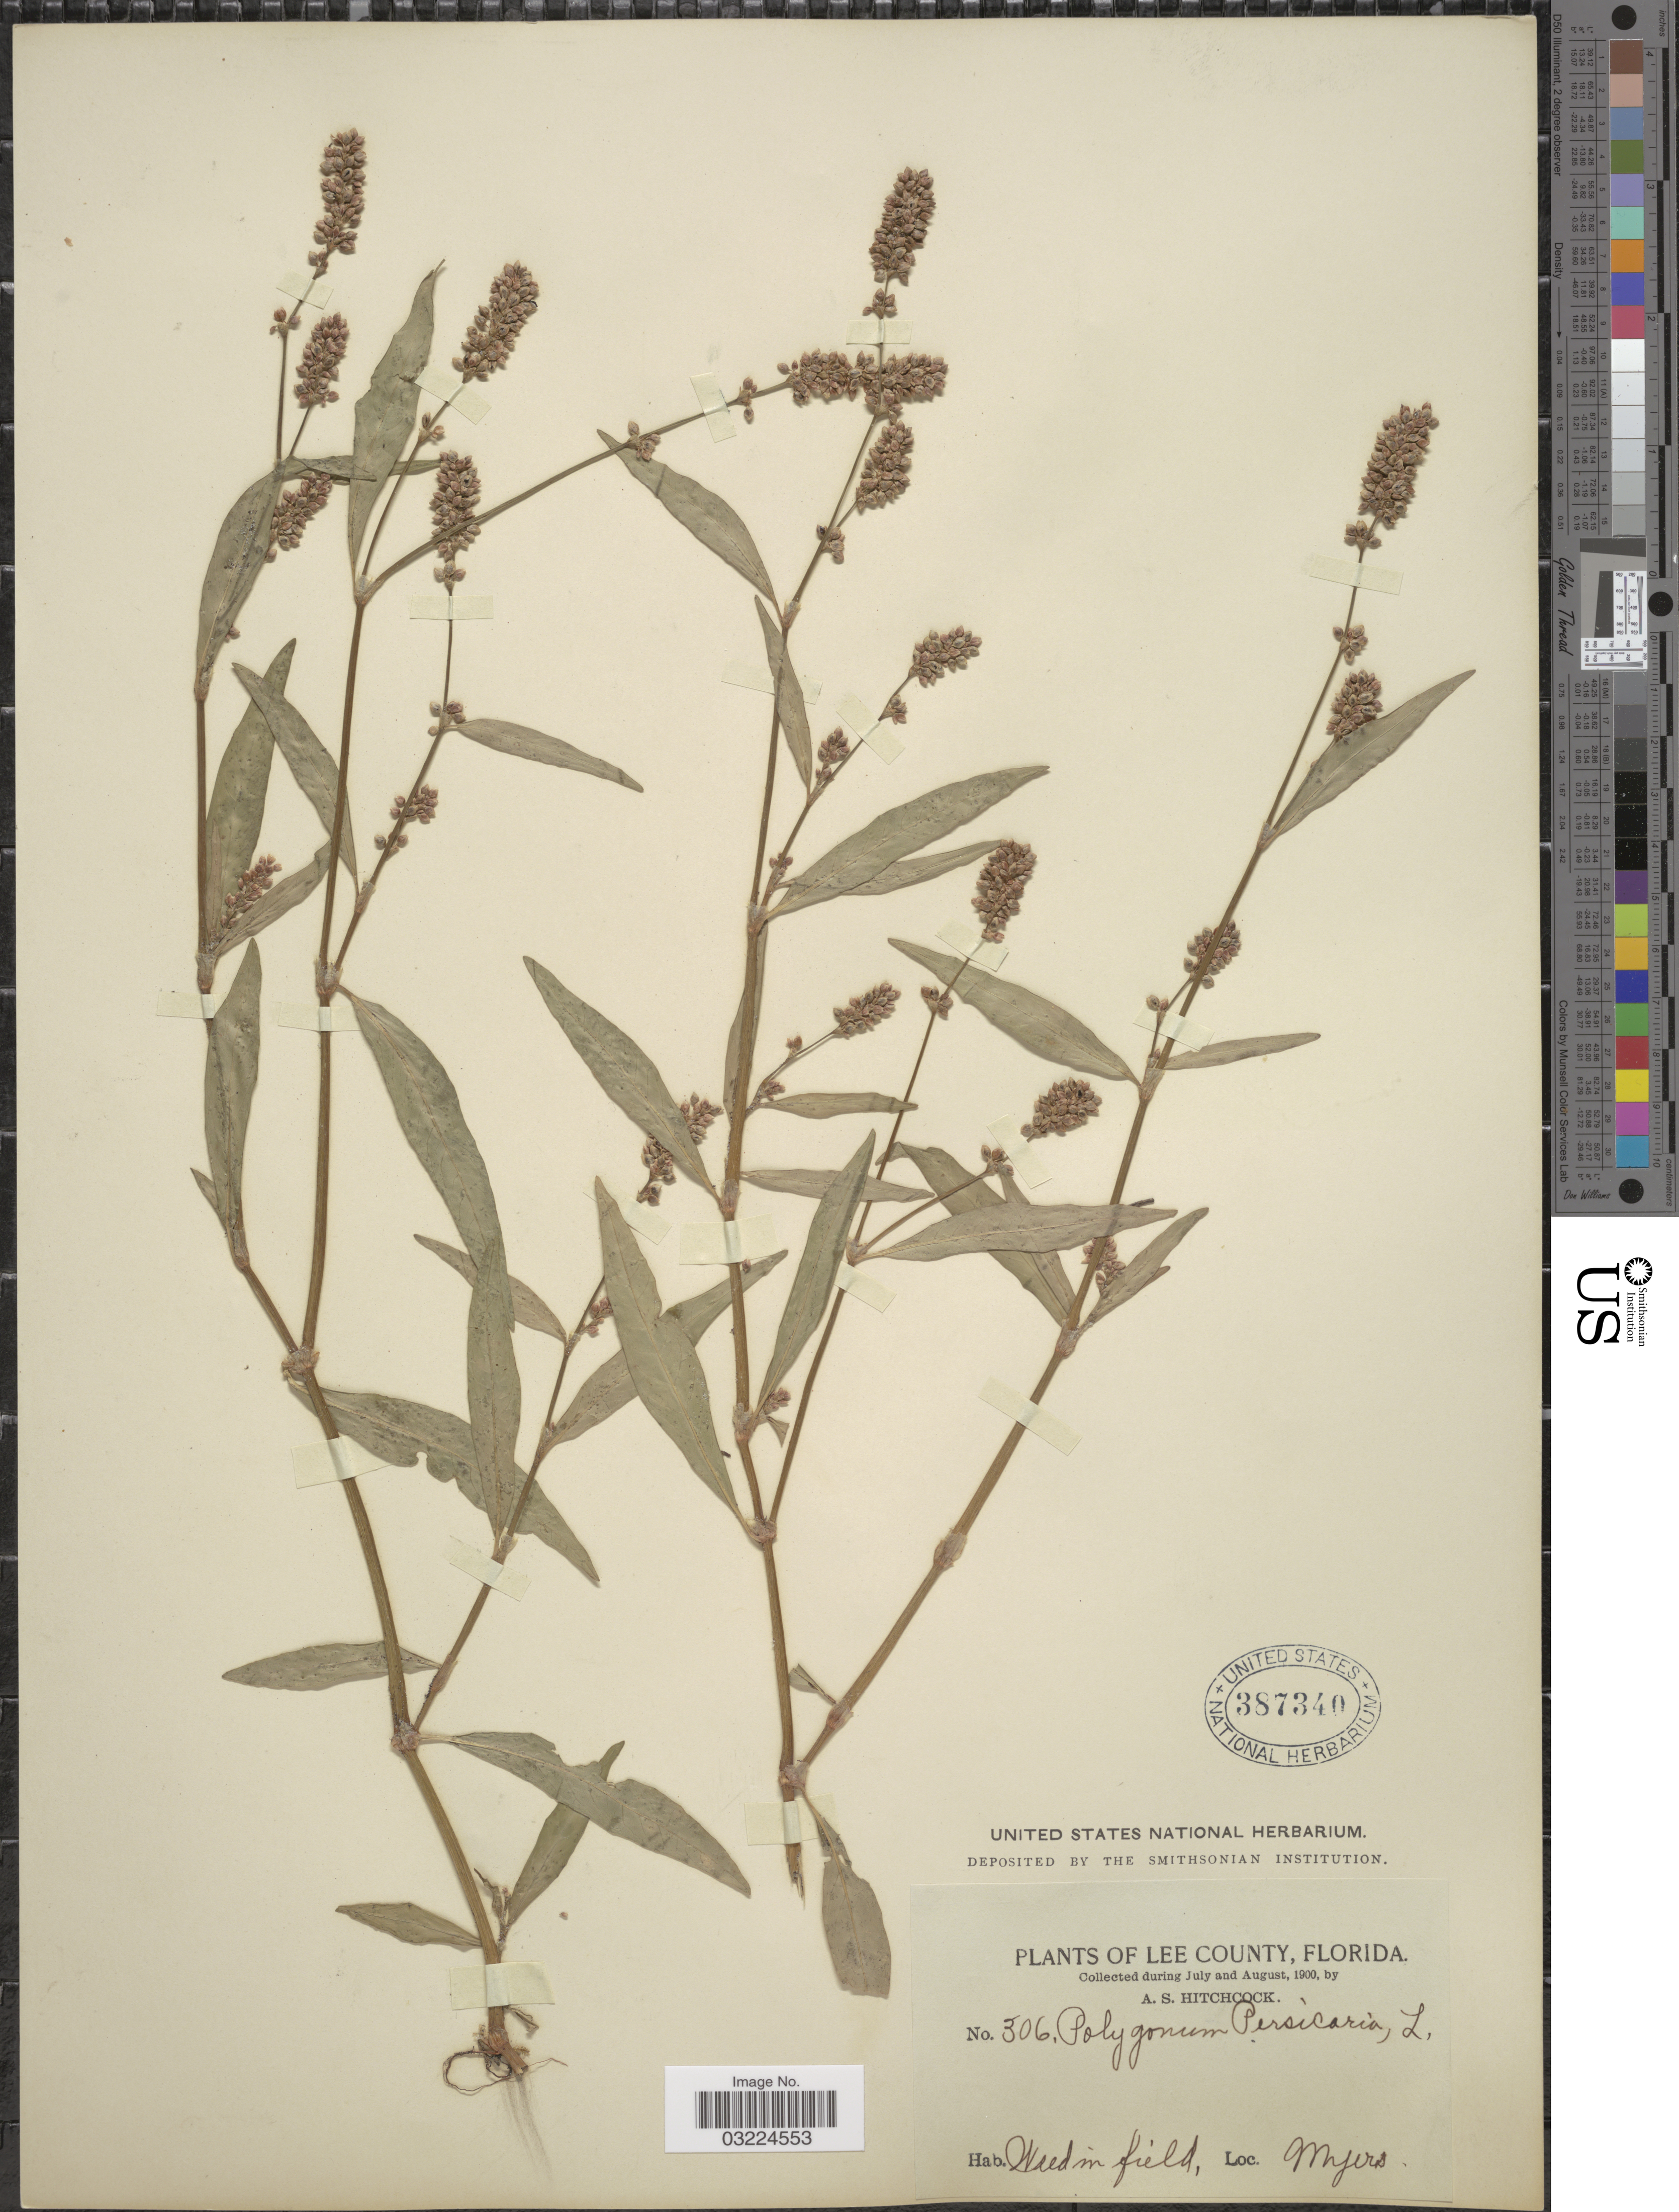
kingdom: Plantae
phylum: Tracheophyta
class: Magnoliopsida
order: Caryophyllales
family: Polygonaceae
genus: Persicaria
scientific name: Persicaria maculosa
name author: S.F. Gray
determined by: Atha, D. E.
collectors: A. S. Hitchcock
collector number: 306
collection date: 1900-07/1900-08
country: United States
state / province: Florida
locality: Lee County. Myers.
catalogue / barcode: US 387340